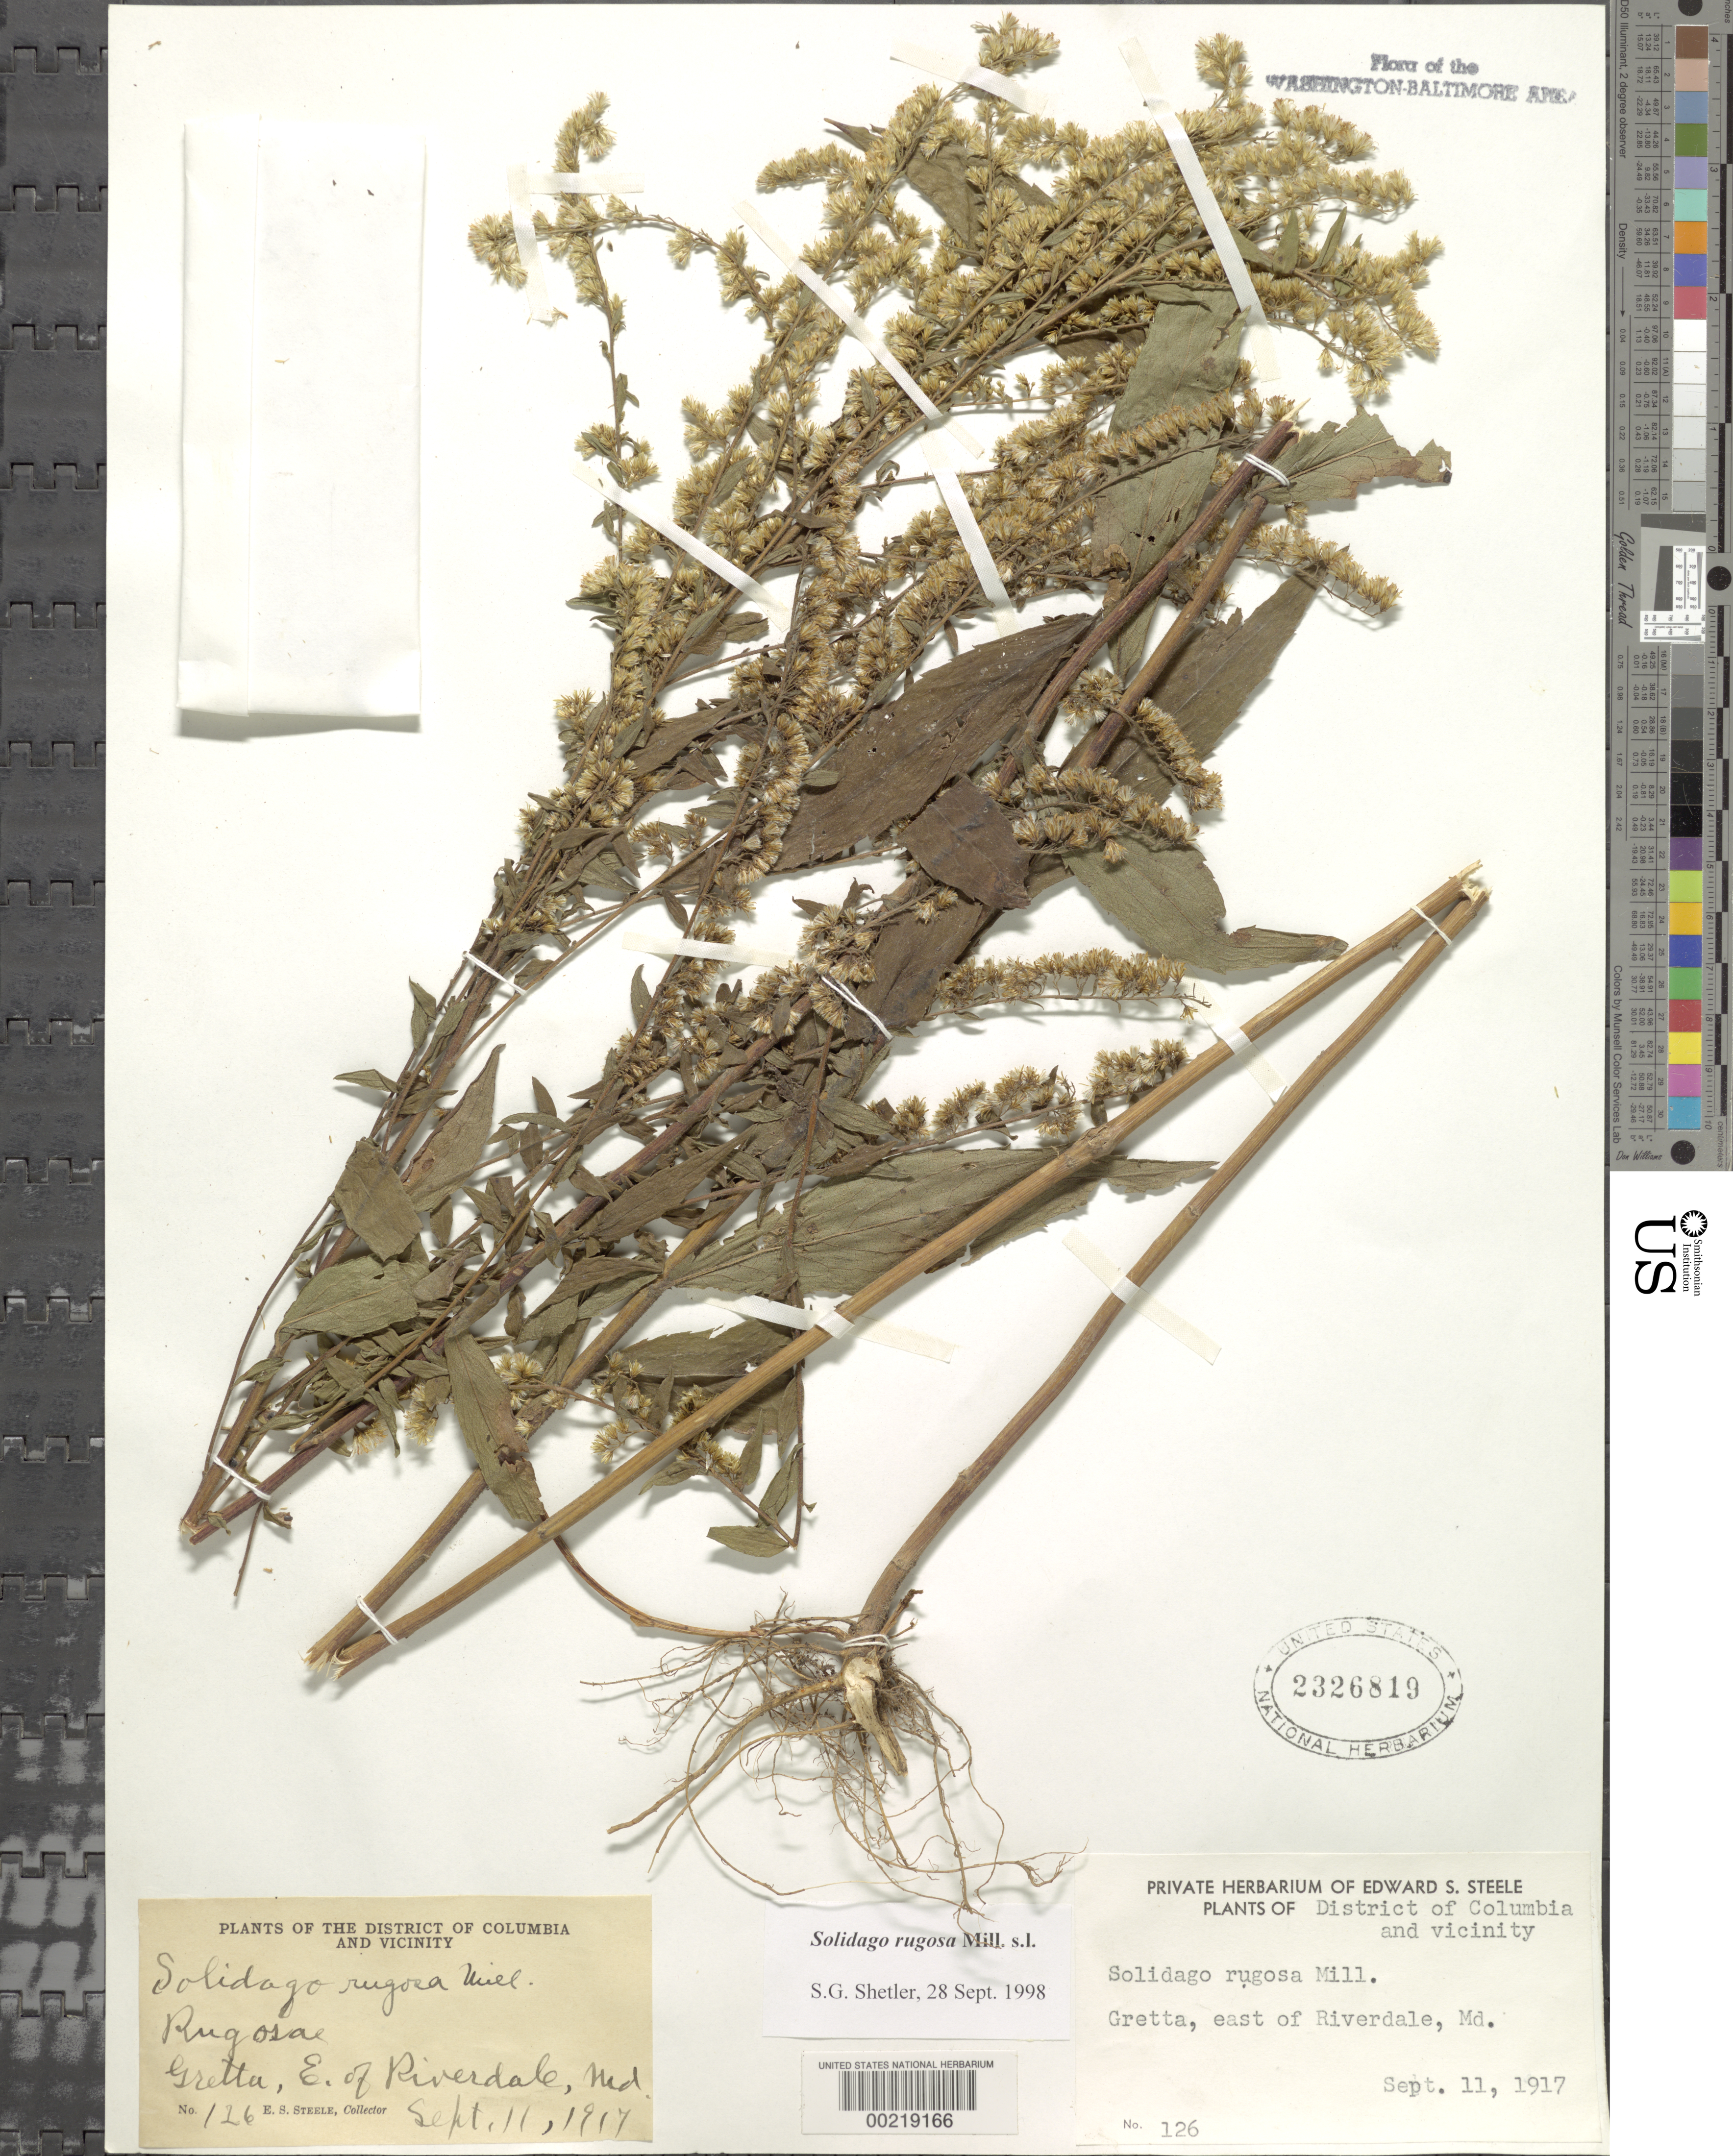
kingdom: Plantae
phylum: Tracheophyta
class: Magnoliopsida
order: Asterales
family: Asteraceae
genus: Solidago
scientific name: Solidago rugosa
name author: Mill.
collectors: E. Steele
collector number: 126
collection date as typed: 11 Sep 1917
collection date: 1917-09-11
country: United States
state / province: Maryland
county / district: Prince George's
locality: Gretta, east of Riverdale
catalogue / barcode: US 2326819